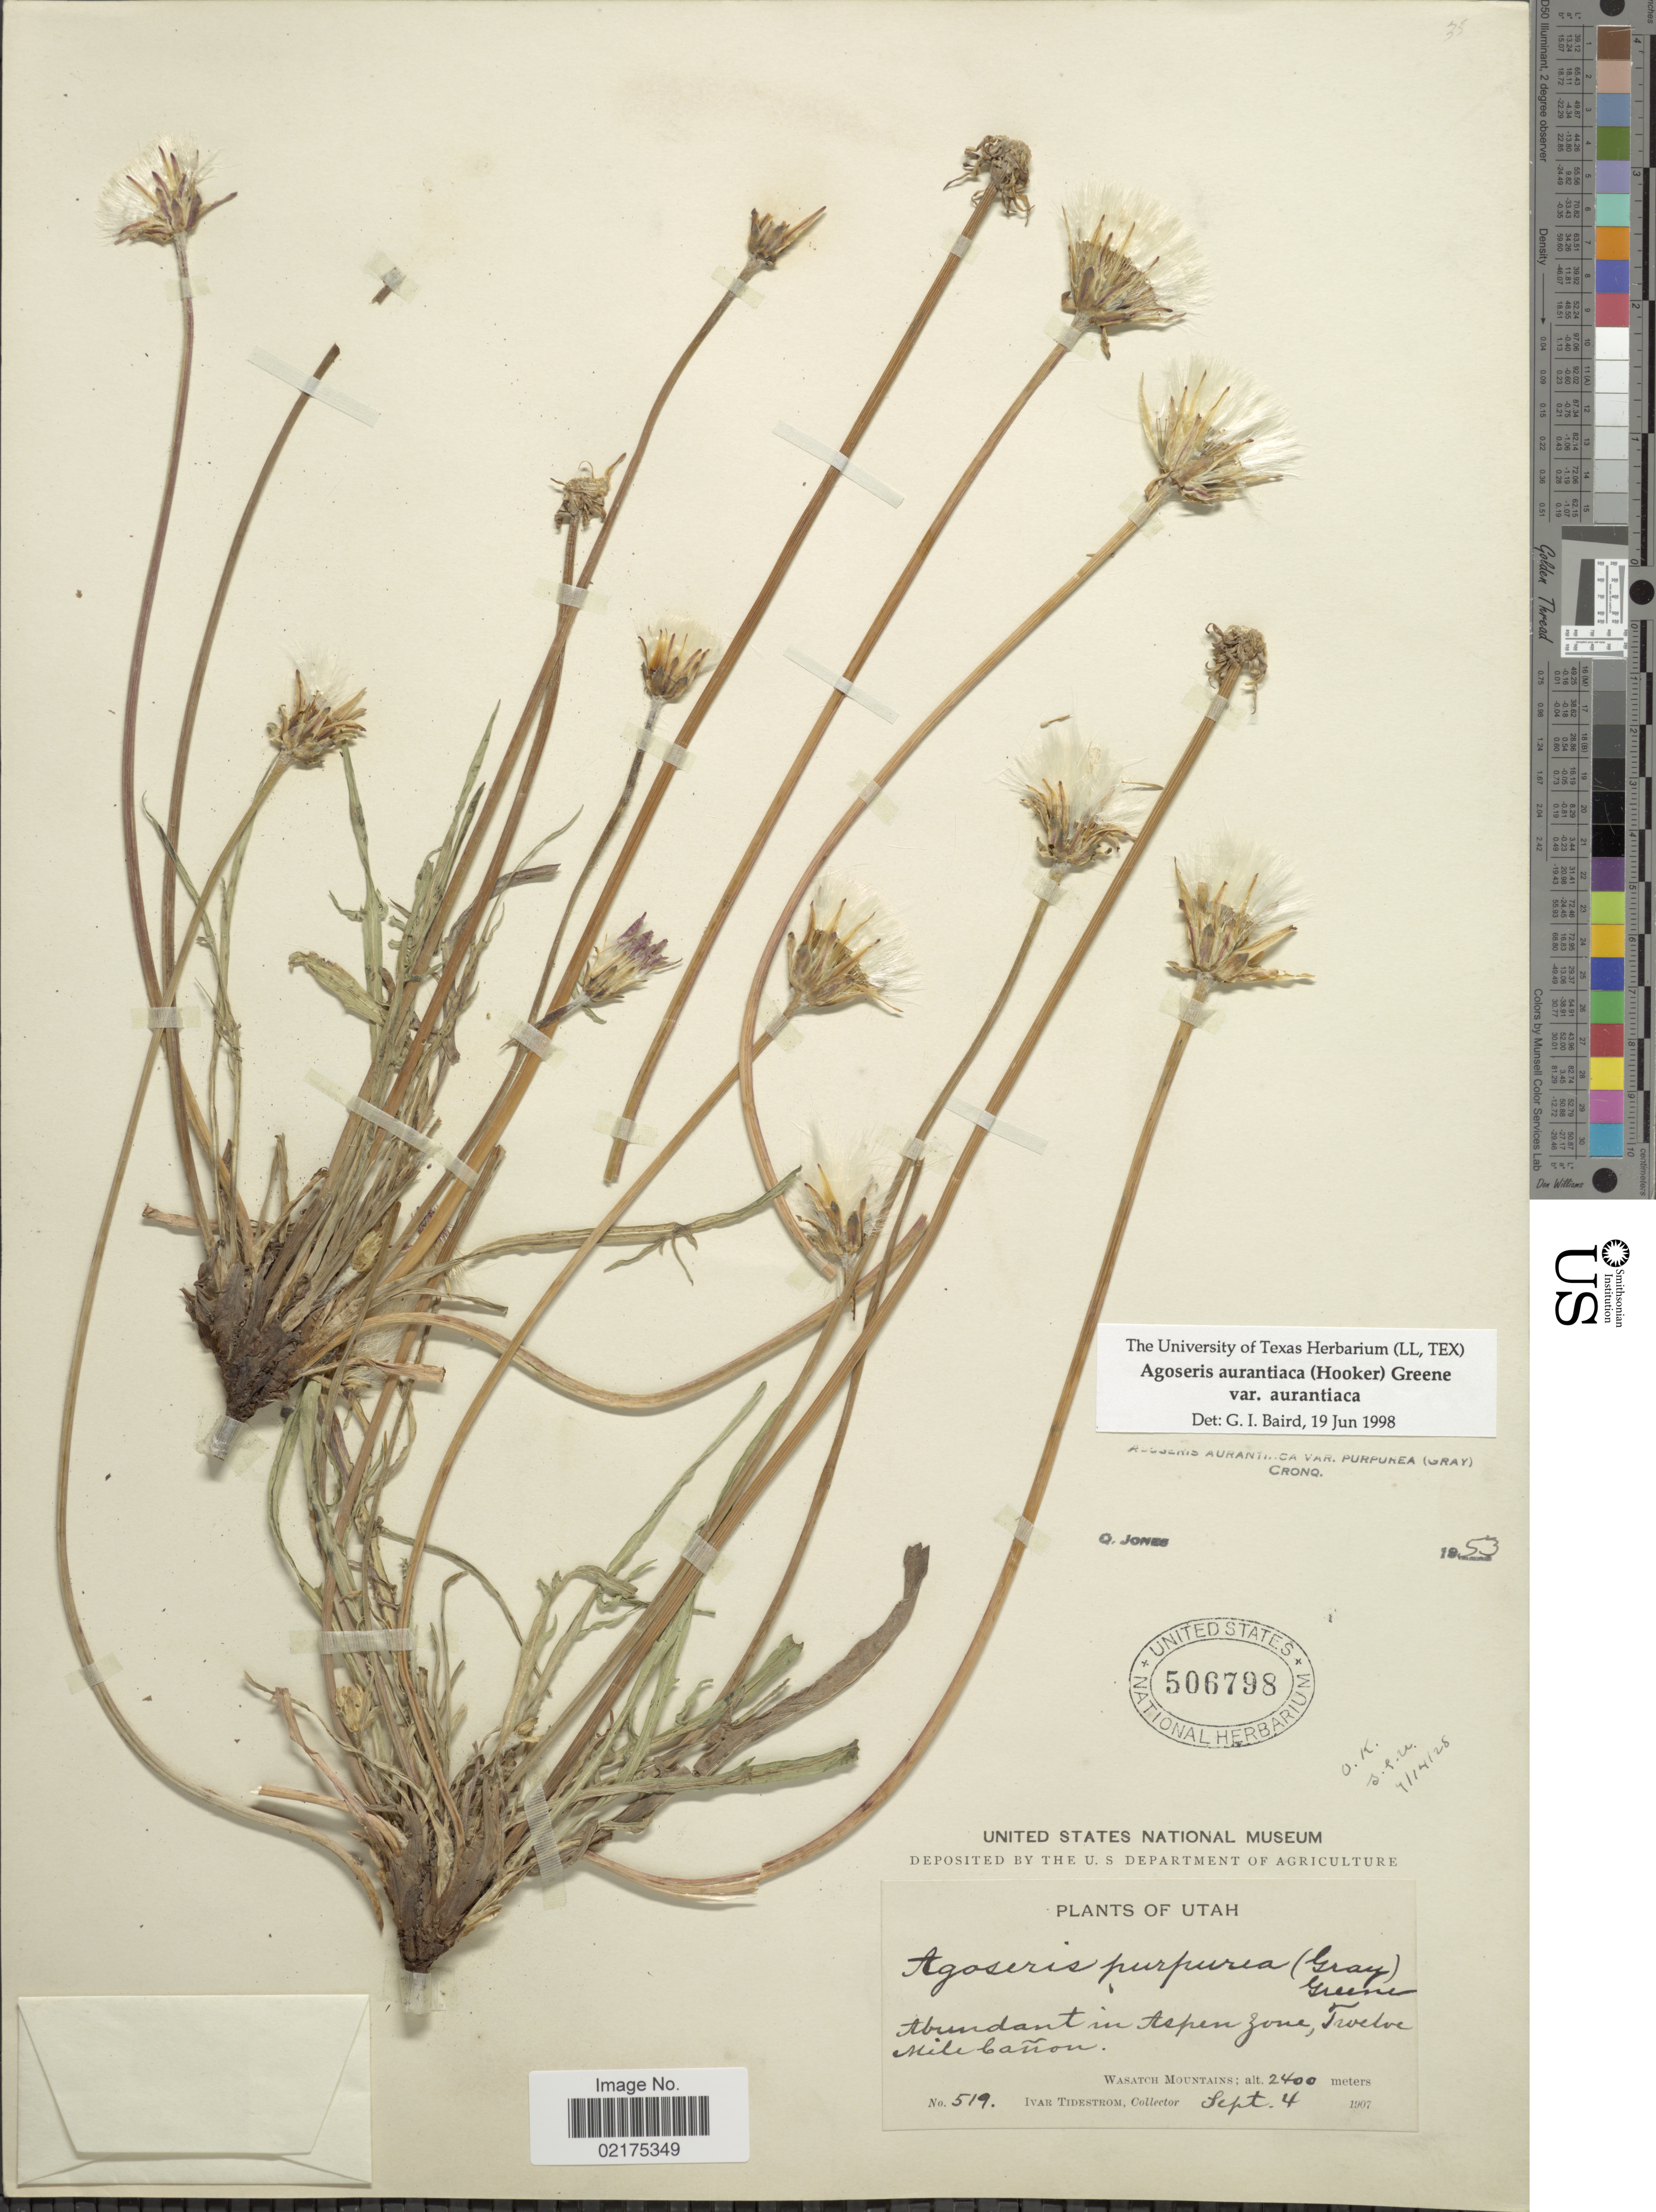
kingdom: Plantae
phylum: Tracheophyta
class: Magnoliopsida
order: Asterales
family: Asteraceae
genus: Agoseris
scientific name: Agoseris aurantiaca var. aurantiaca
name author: (Hook.) Greene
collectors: I. F. Tidestrom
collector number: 519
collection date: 1907-09-04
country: United States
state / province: Utah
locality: Abundant in Aspen Zone, Twelve mile Canon, Wasatch Mountains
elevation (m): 2400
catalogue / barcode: US 506798